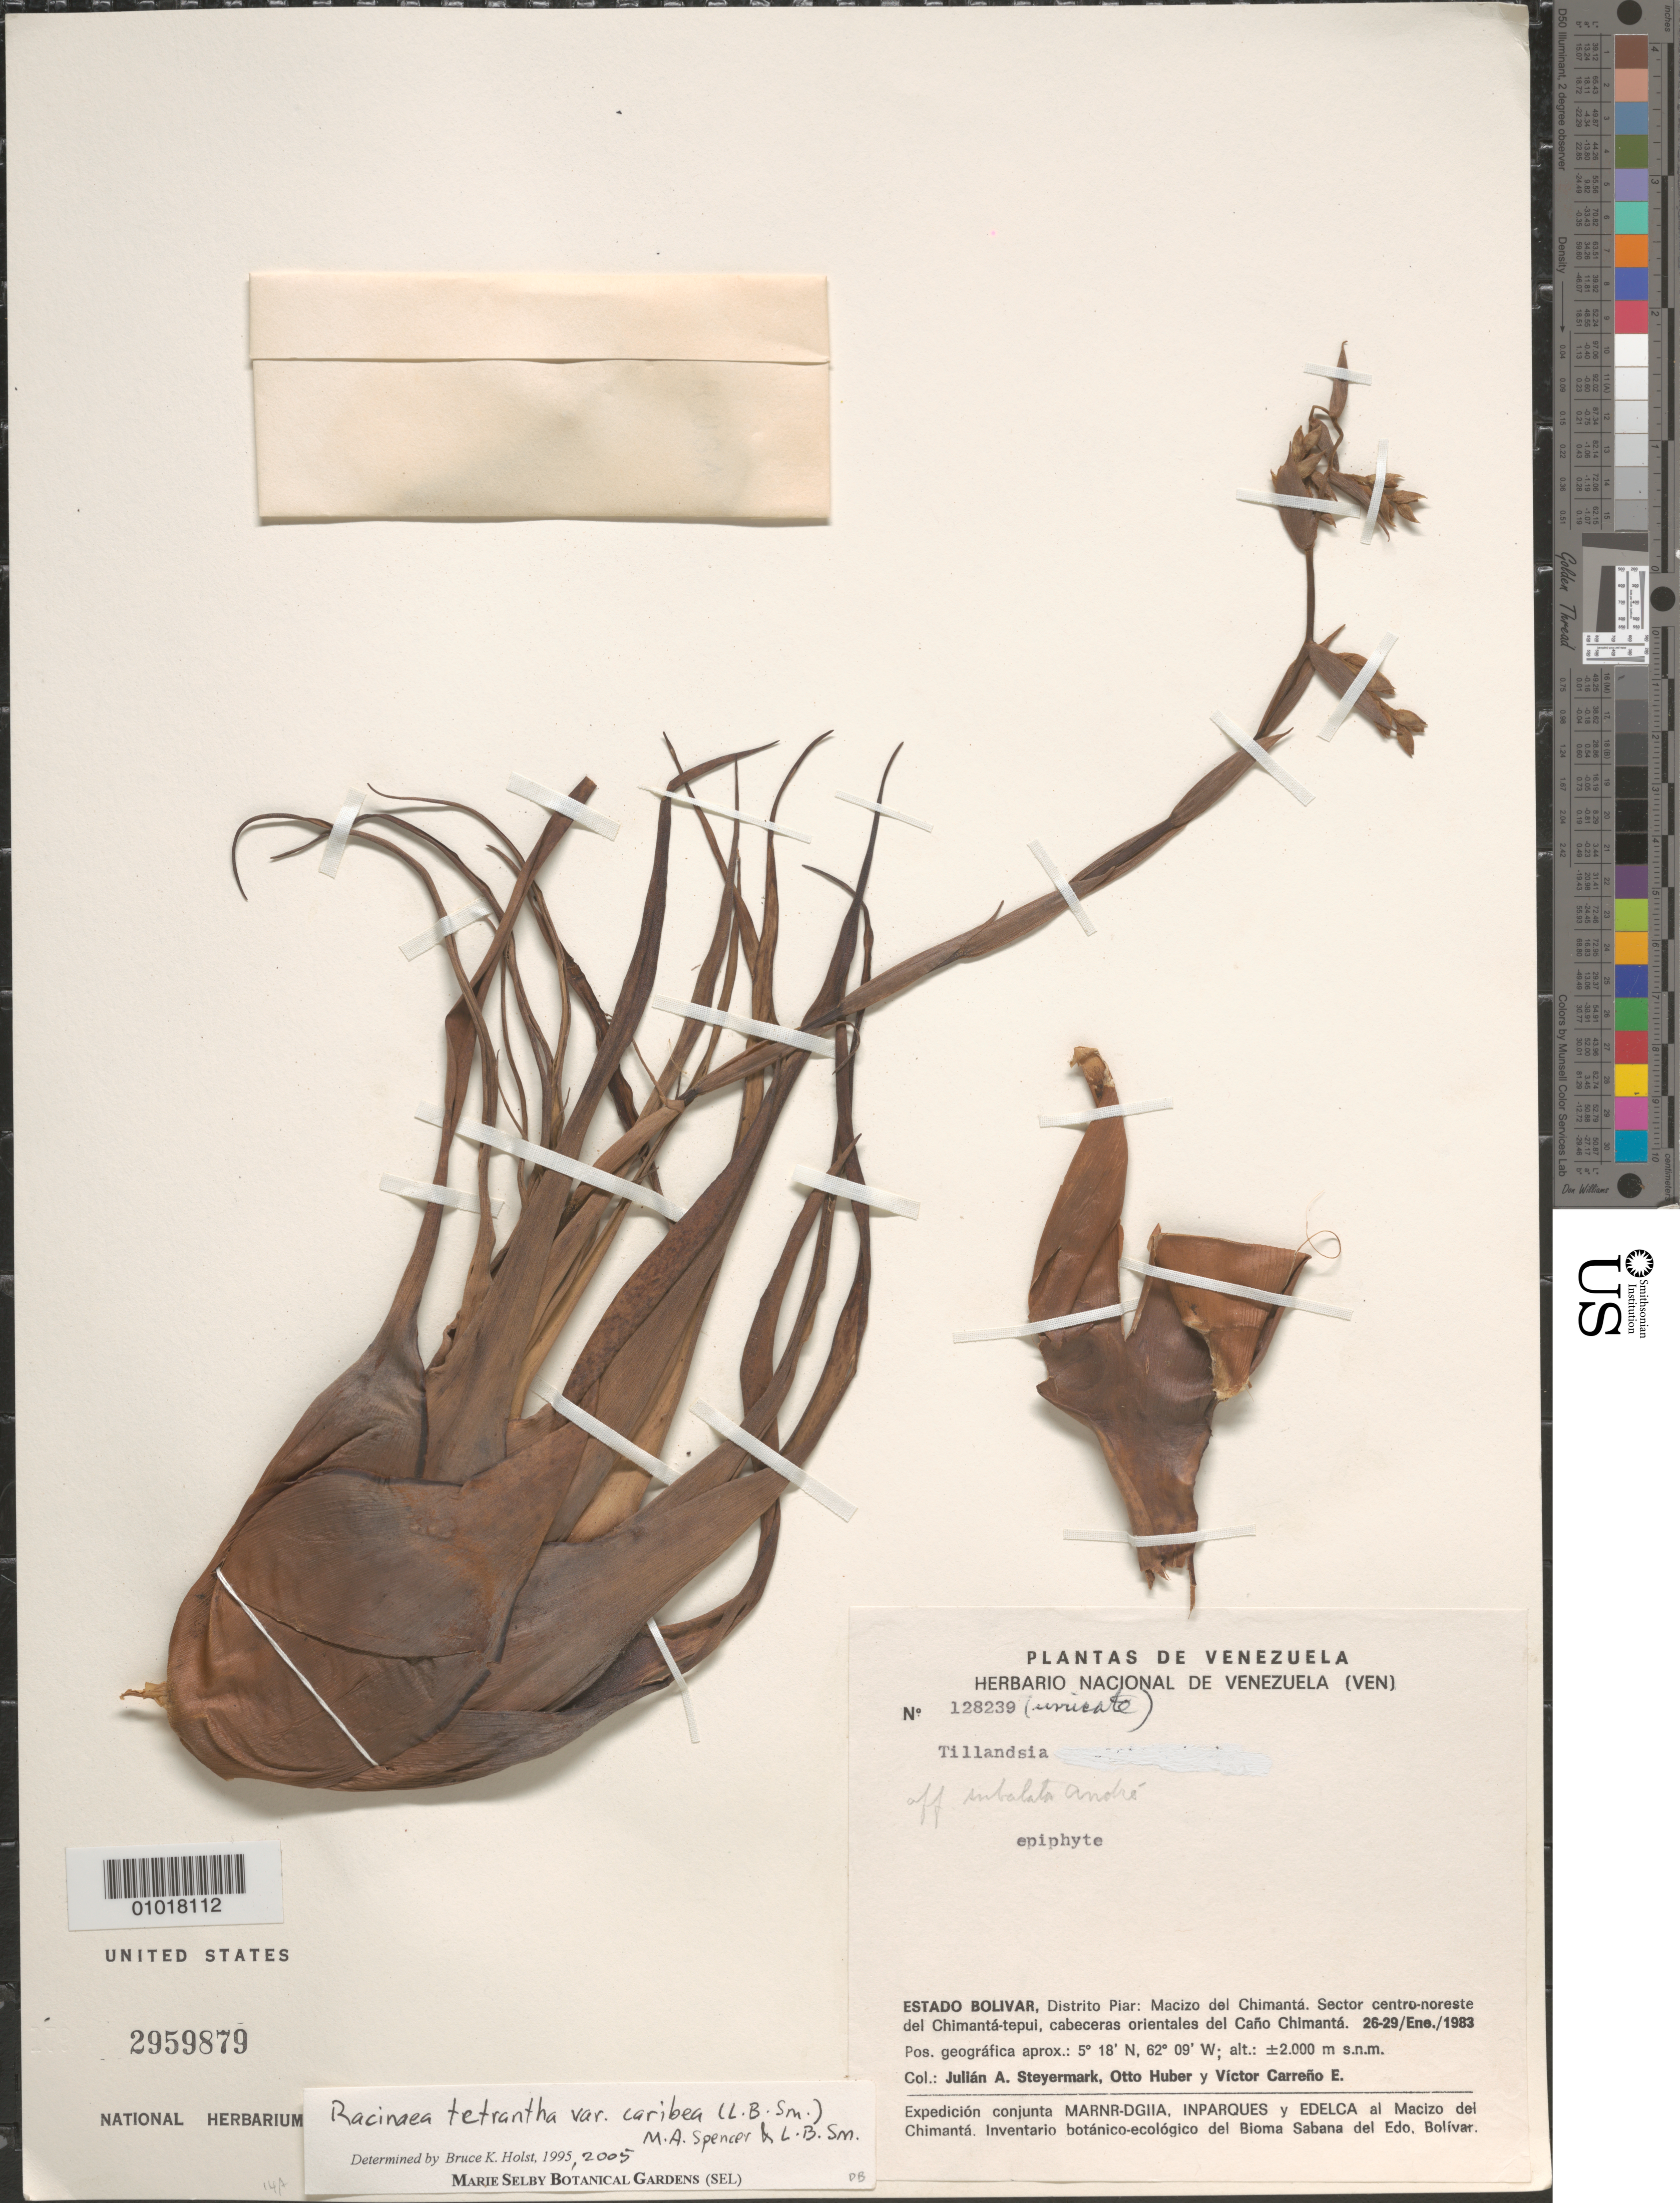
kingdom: Plantae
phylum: Tracheophyta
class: Liliopsida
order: Poales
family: Bromeliaceae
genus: Racinaea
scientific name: Racinaea tetrantha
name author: (Ruiz & Pav.) L.B. Sm.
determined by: Holst, Bruce K.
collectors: J. Steyermark, O. Huber & V. Carreño E.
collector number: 128239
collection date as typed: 26-Jan-83 to 28-Jan-83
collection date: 1983-01-26/1983-01-28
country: Venezuela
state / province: Bolívar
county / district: Piar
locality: Macizo del Chimanta. Sector centro-noreste del Chimanta-tepul, cabeceras orientales del Cano Chimanta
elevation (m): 2000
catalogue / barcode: US 2959879